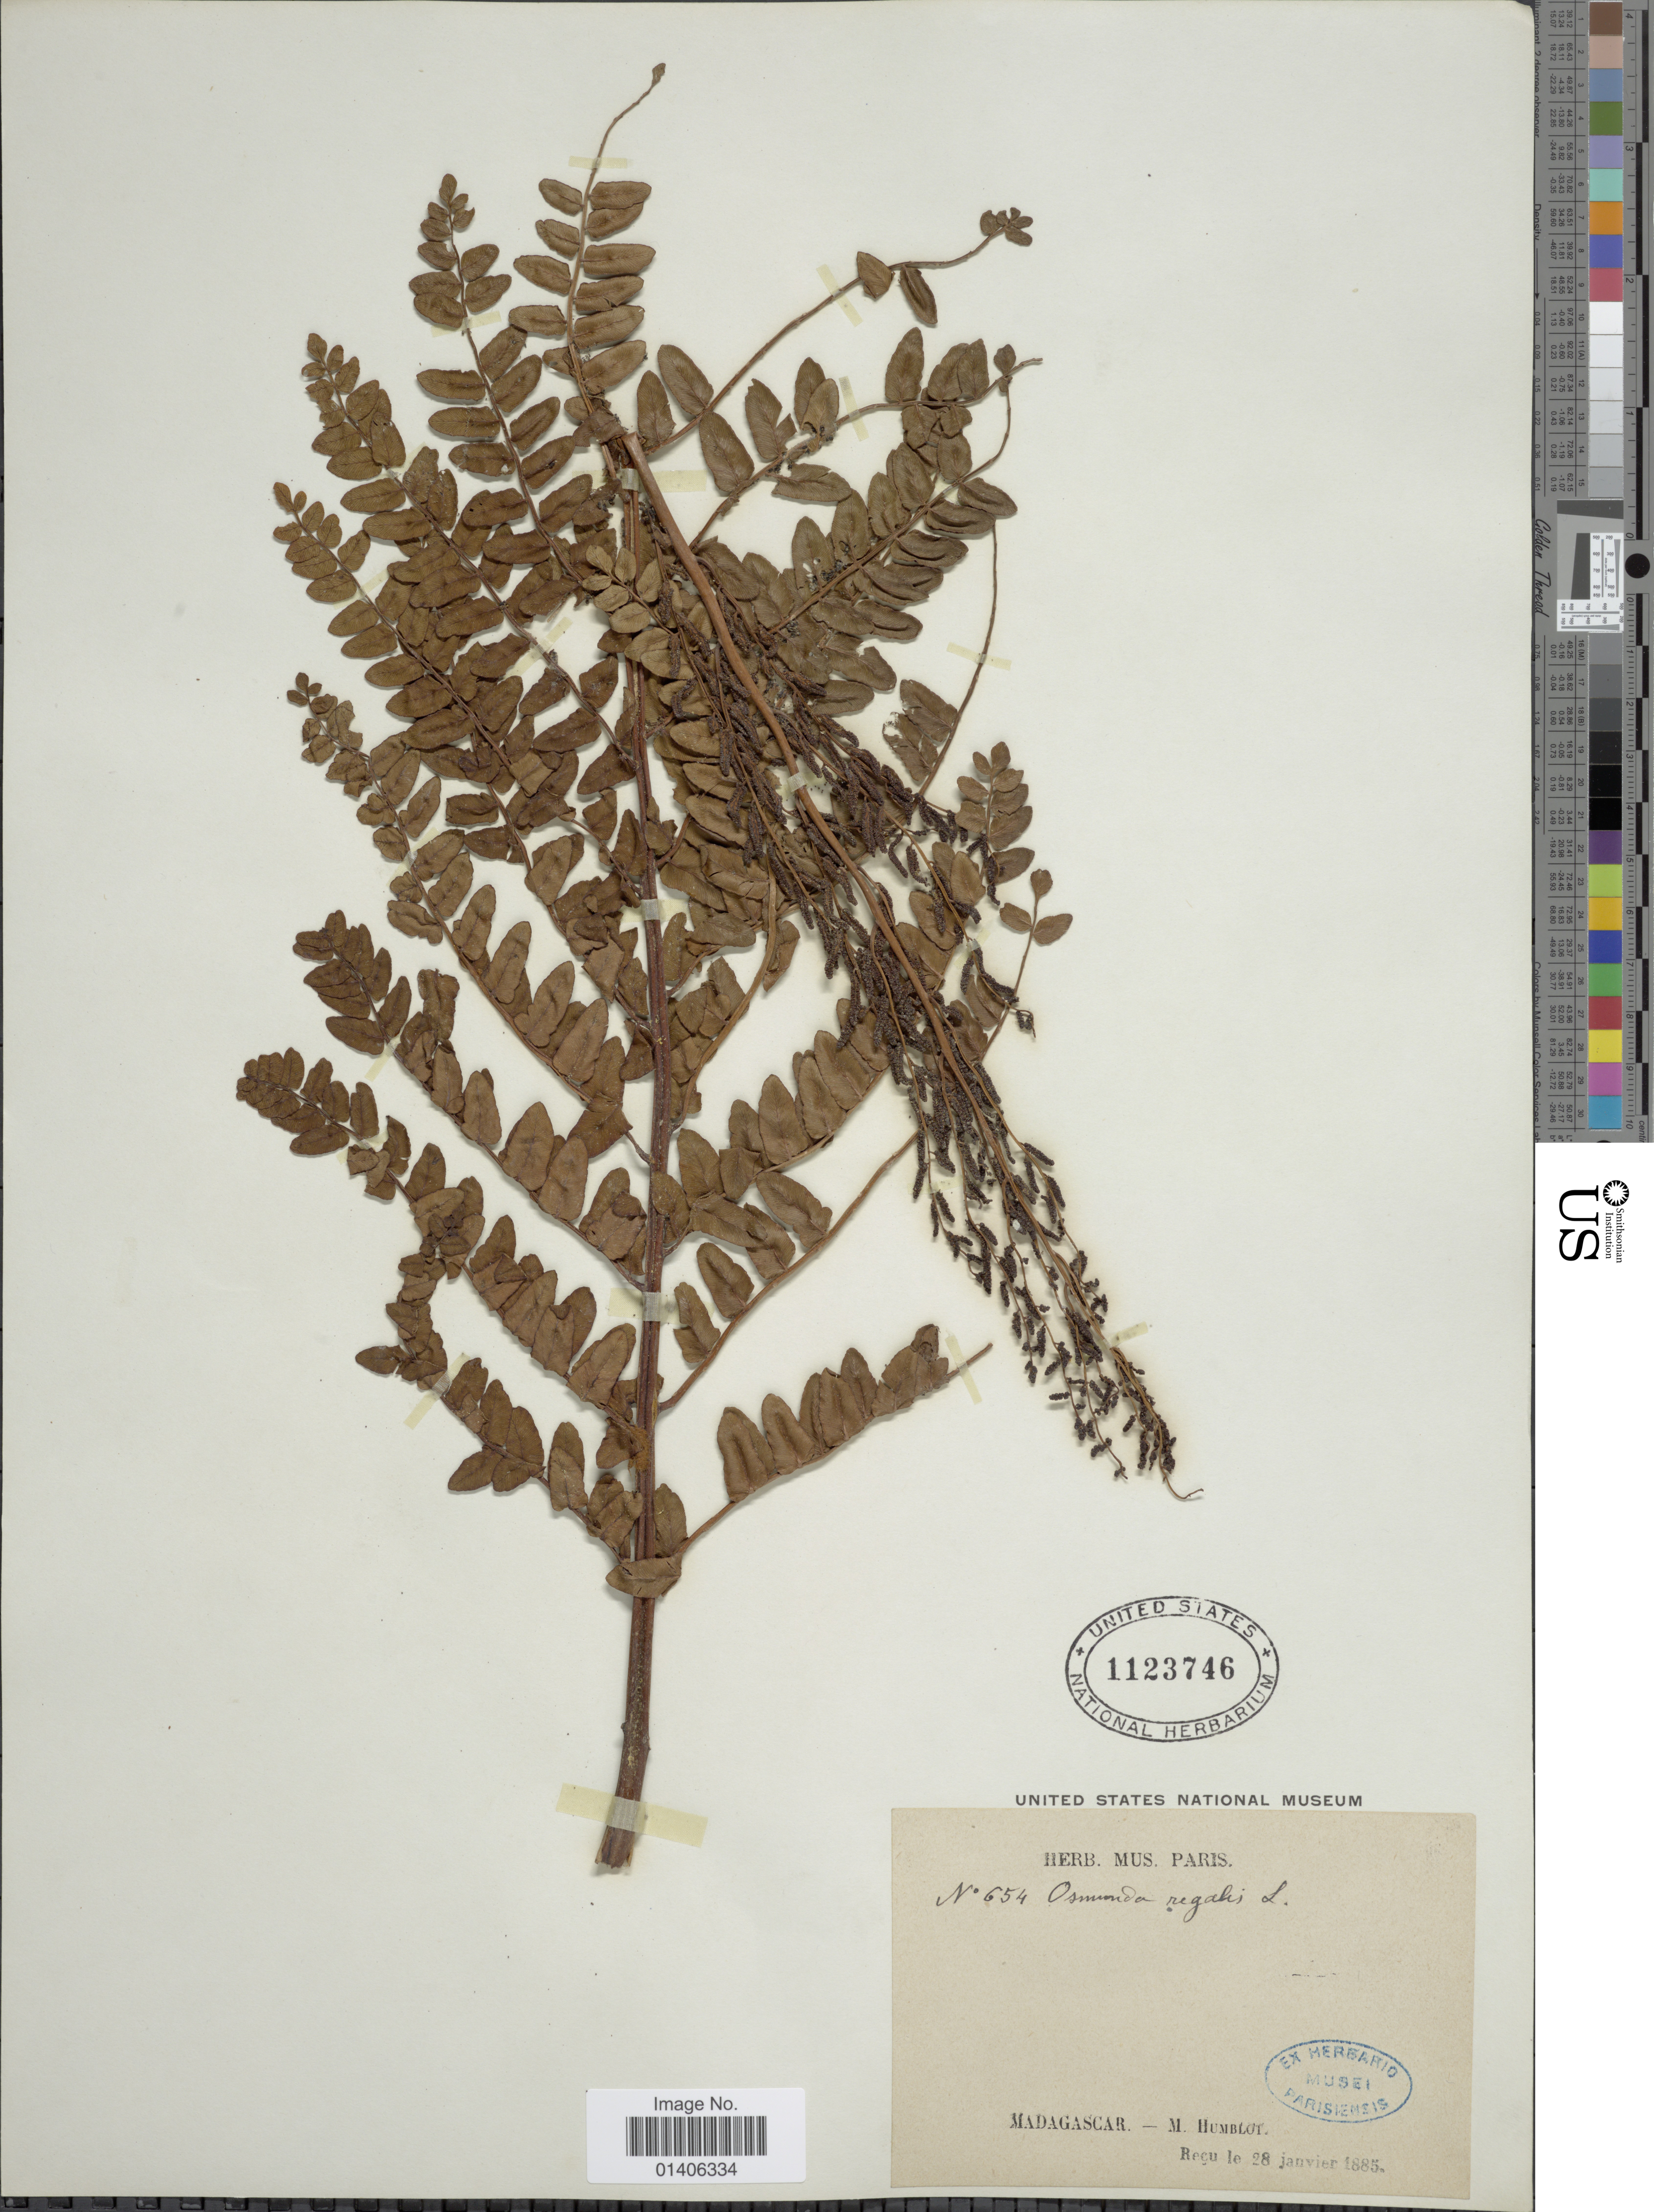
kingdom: Plantae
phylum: Tracheophyta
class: Polypodiopsida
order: Osmundales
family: Osmundaceae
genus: Osmunda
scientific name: Osmunda regalis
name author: L.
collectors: M. Humboldt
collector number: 654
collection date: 1885-01-28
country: Madagascar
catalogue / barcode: US 1123746